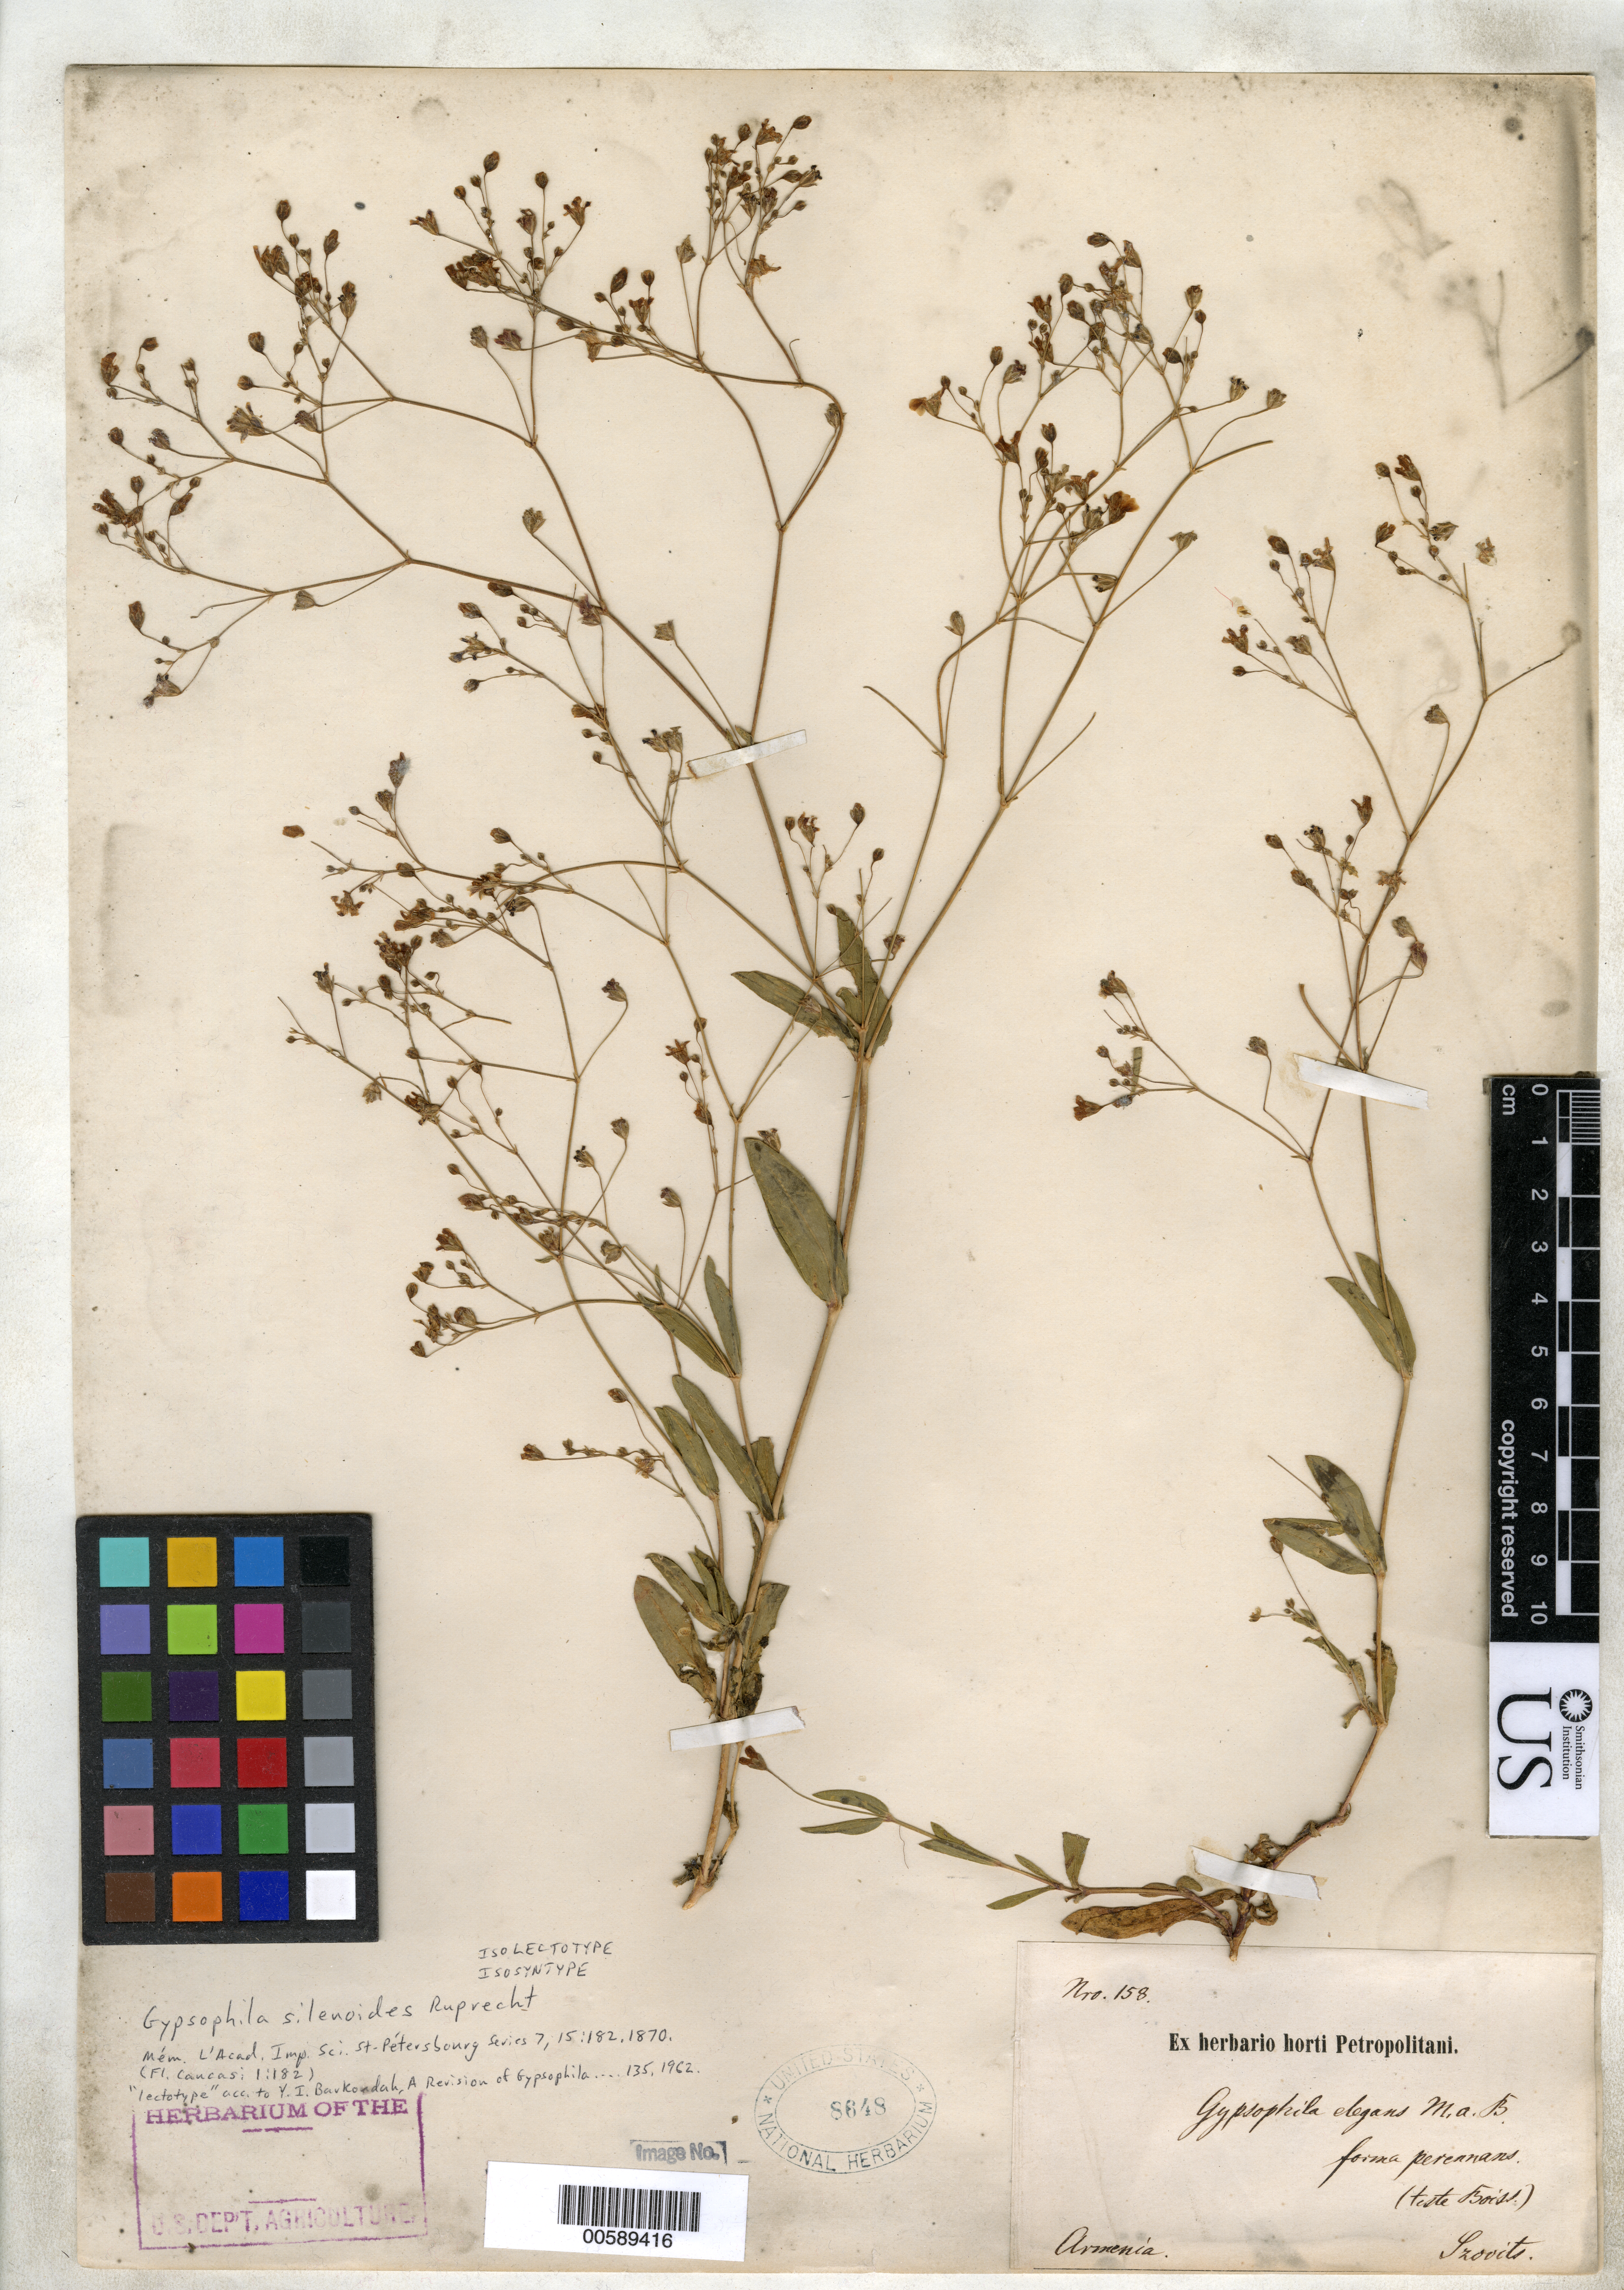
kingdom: Plantae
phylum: Tracheophyta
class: Magnoliopsida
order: Caryophyllales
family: Caryophyllaceae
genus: Gypsophila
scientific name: Gypsophila silenoides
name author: Rupr.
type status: Isolectotype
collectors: J. Szovits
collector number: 158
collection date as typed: Jun 1810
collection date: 1810-06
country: Armenia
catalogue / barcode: US 8648